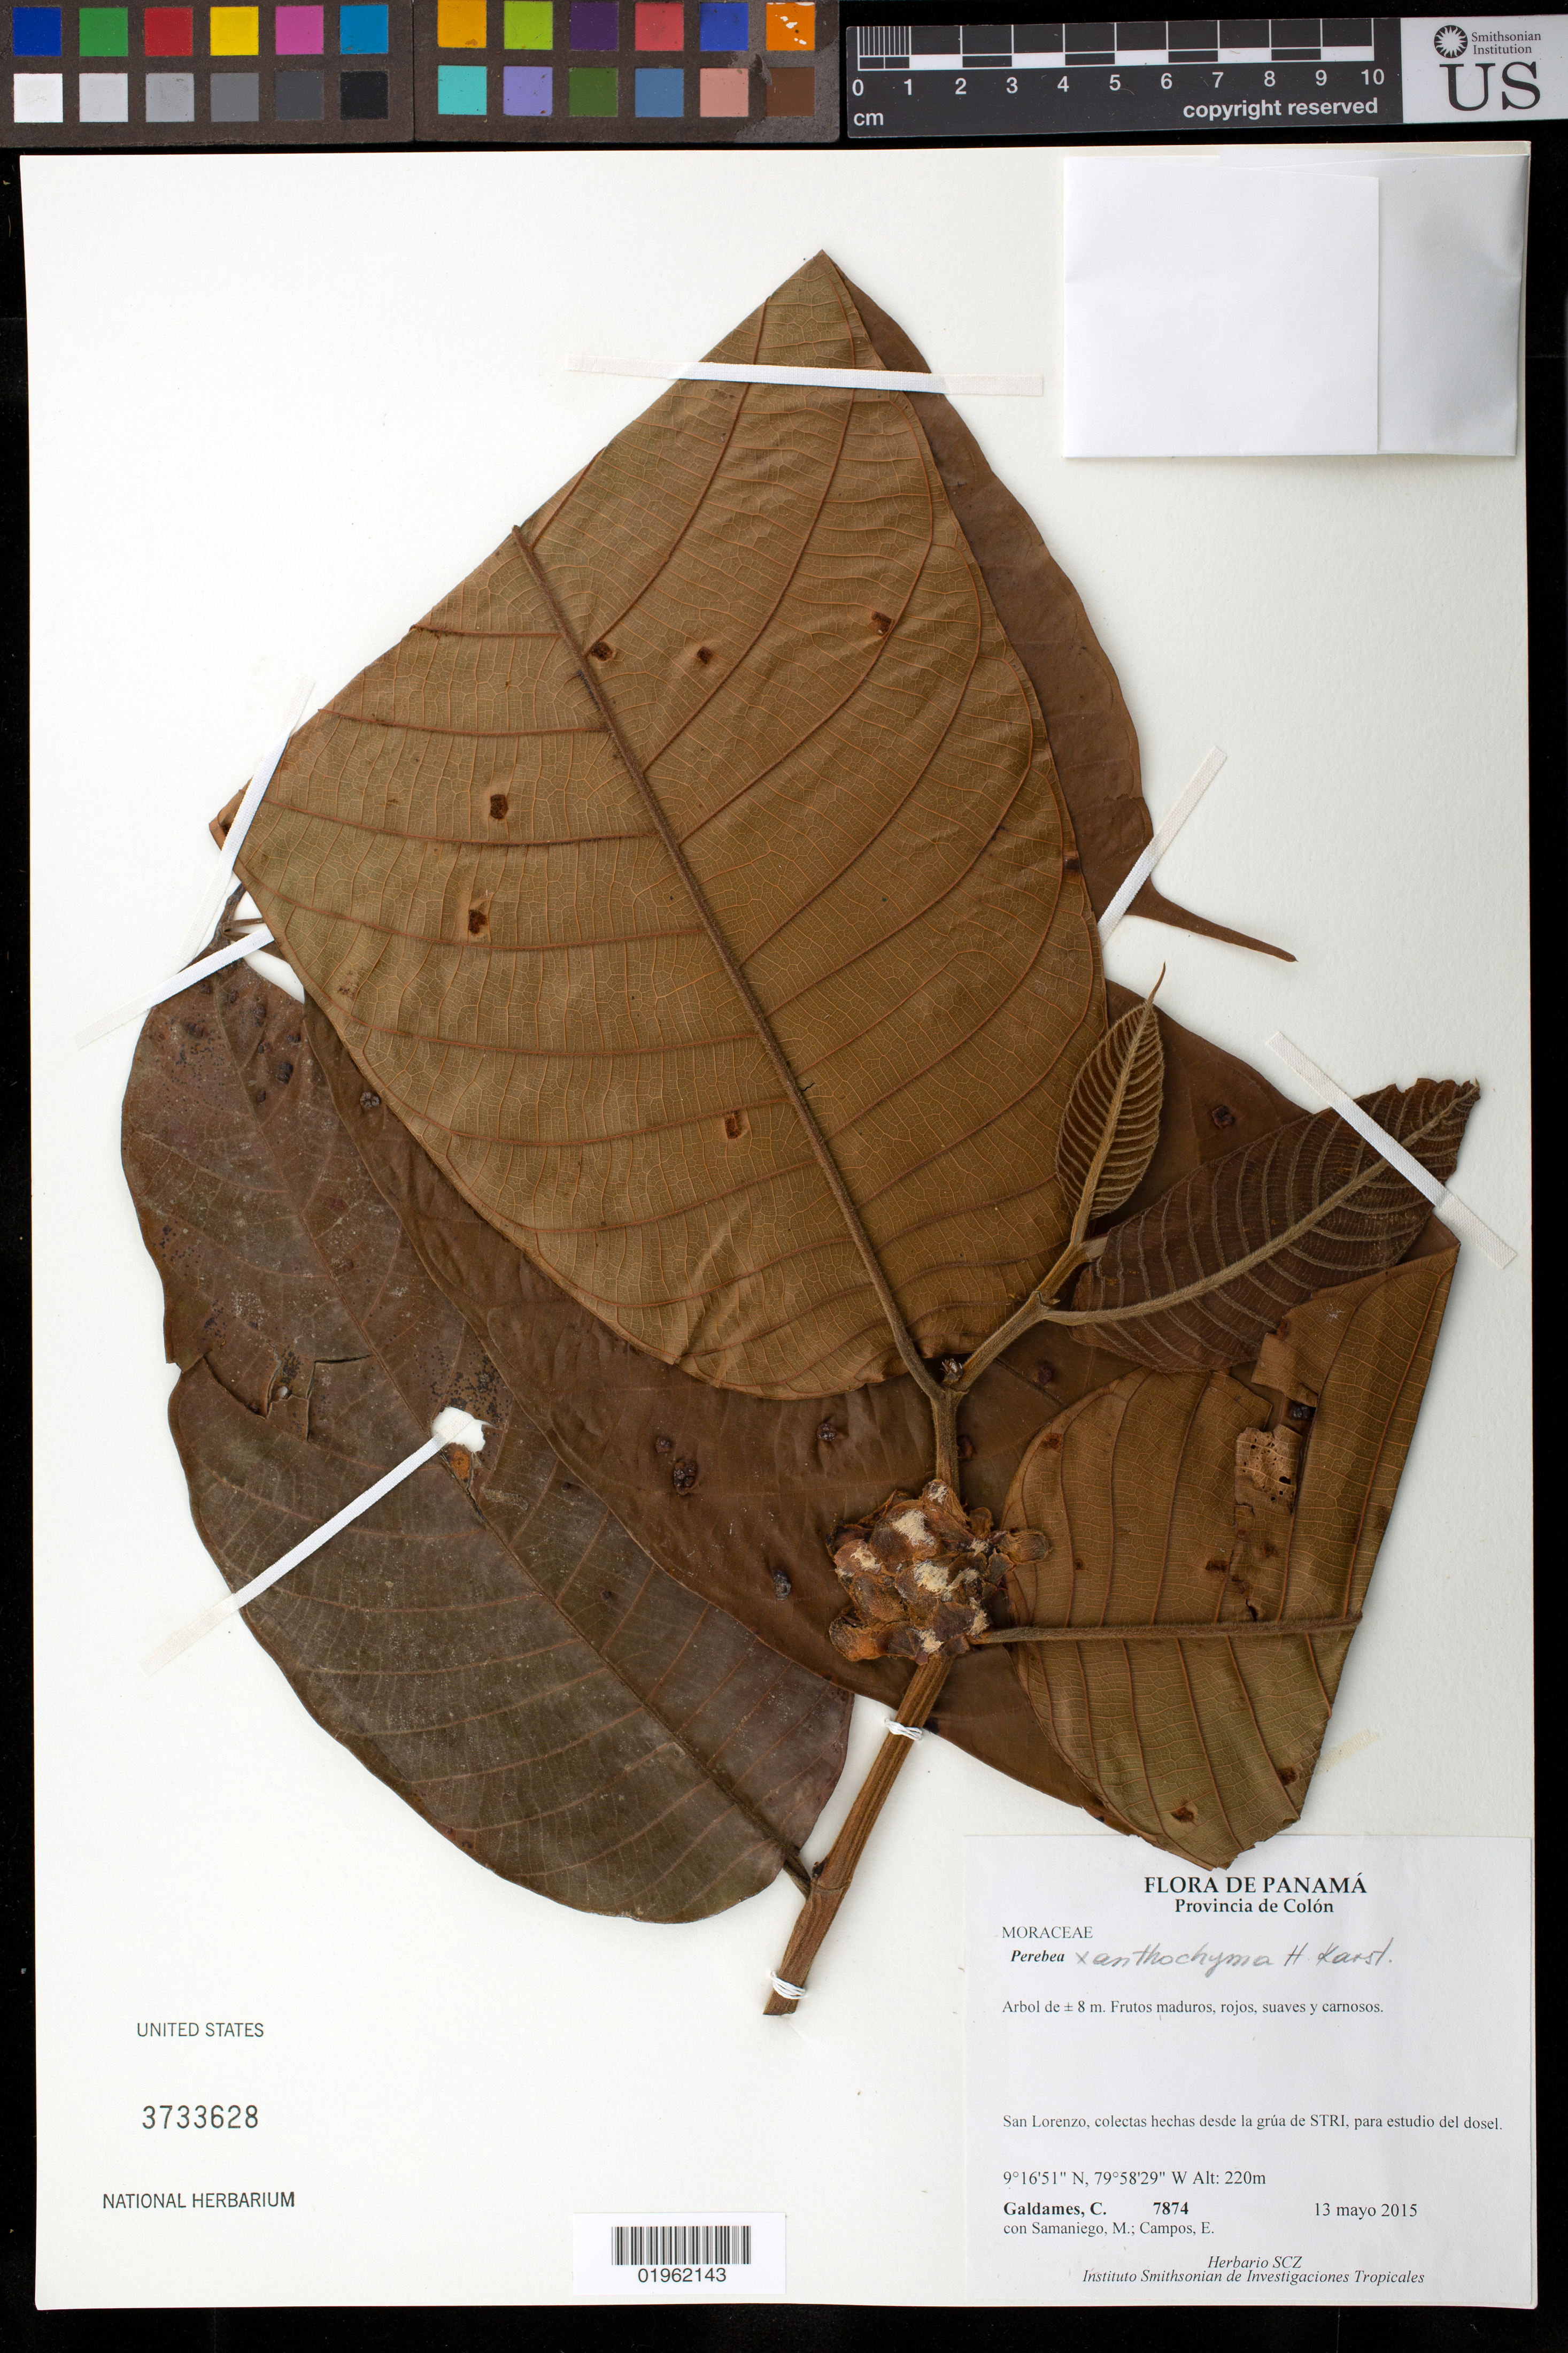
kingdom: Plantae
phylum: Tracheophyta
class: Magnoliopsida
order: Rosales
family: Moraceae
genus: Perebea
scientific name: Perebea xanthochyma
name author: H. Karst.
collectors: C. Galdames, M. Samaniego & E. Campos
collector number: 7874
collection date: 2015-05-13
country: Panama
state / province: Colón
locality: San Lorenzo, colectas hechas desde la grua de STRI, para estudio del dosel.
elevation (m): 220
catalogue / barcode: US 3733628